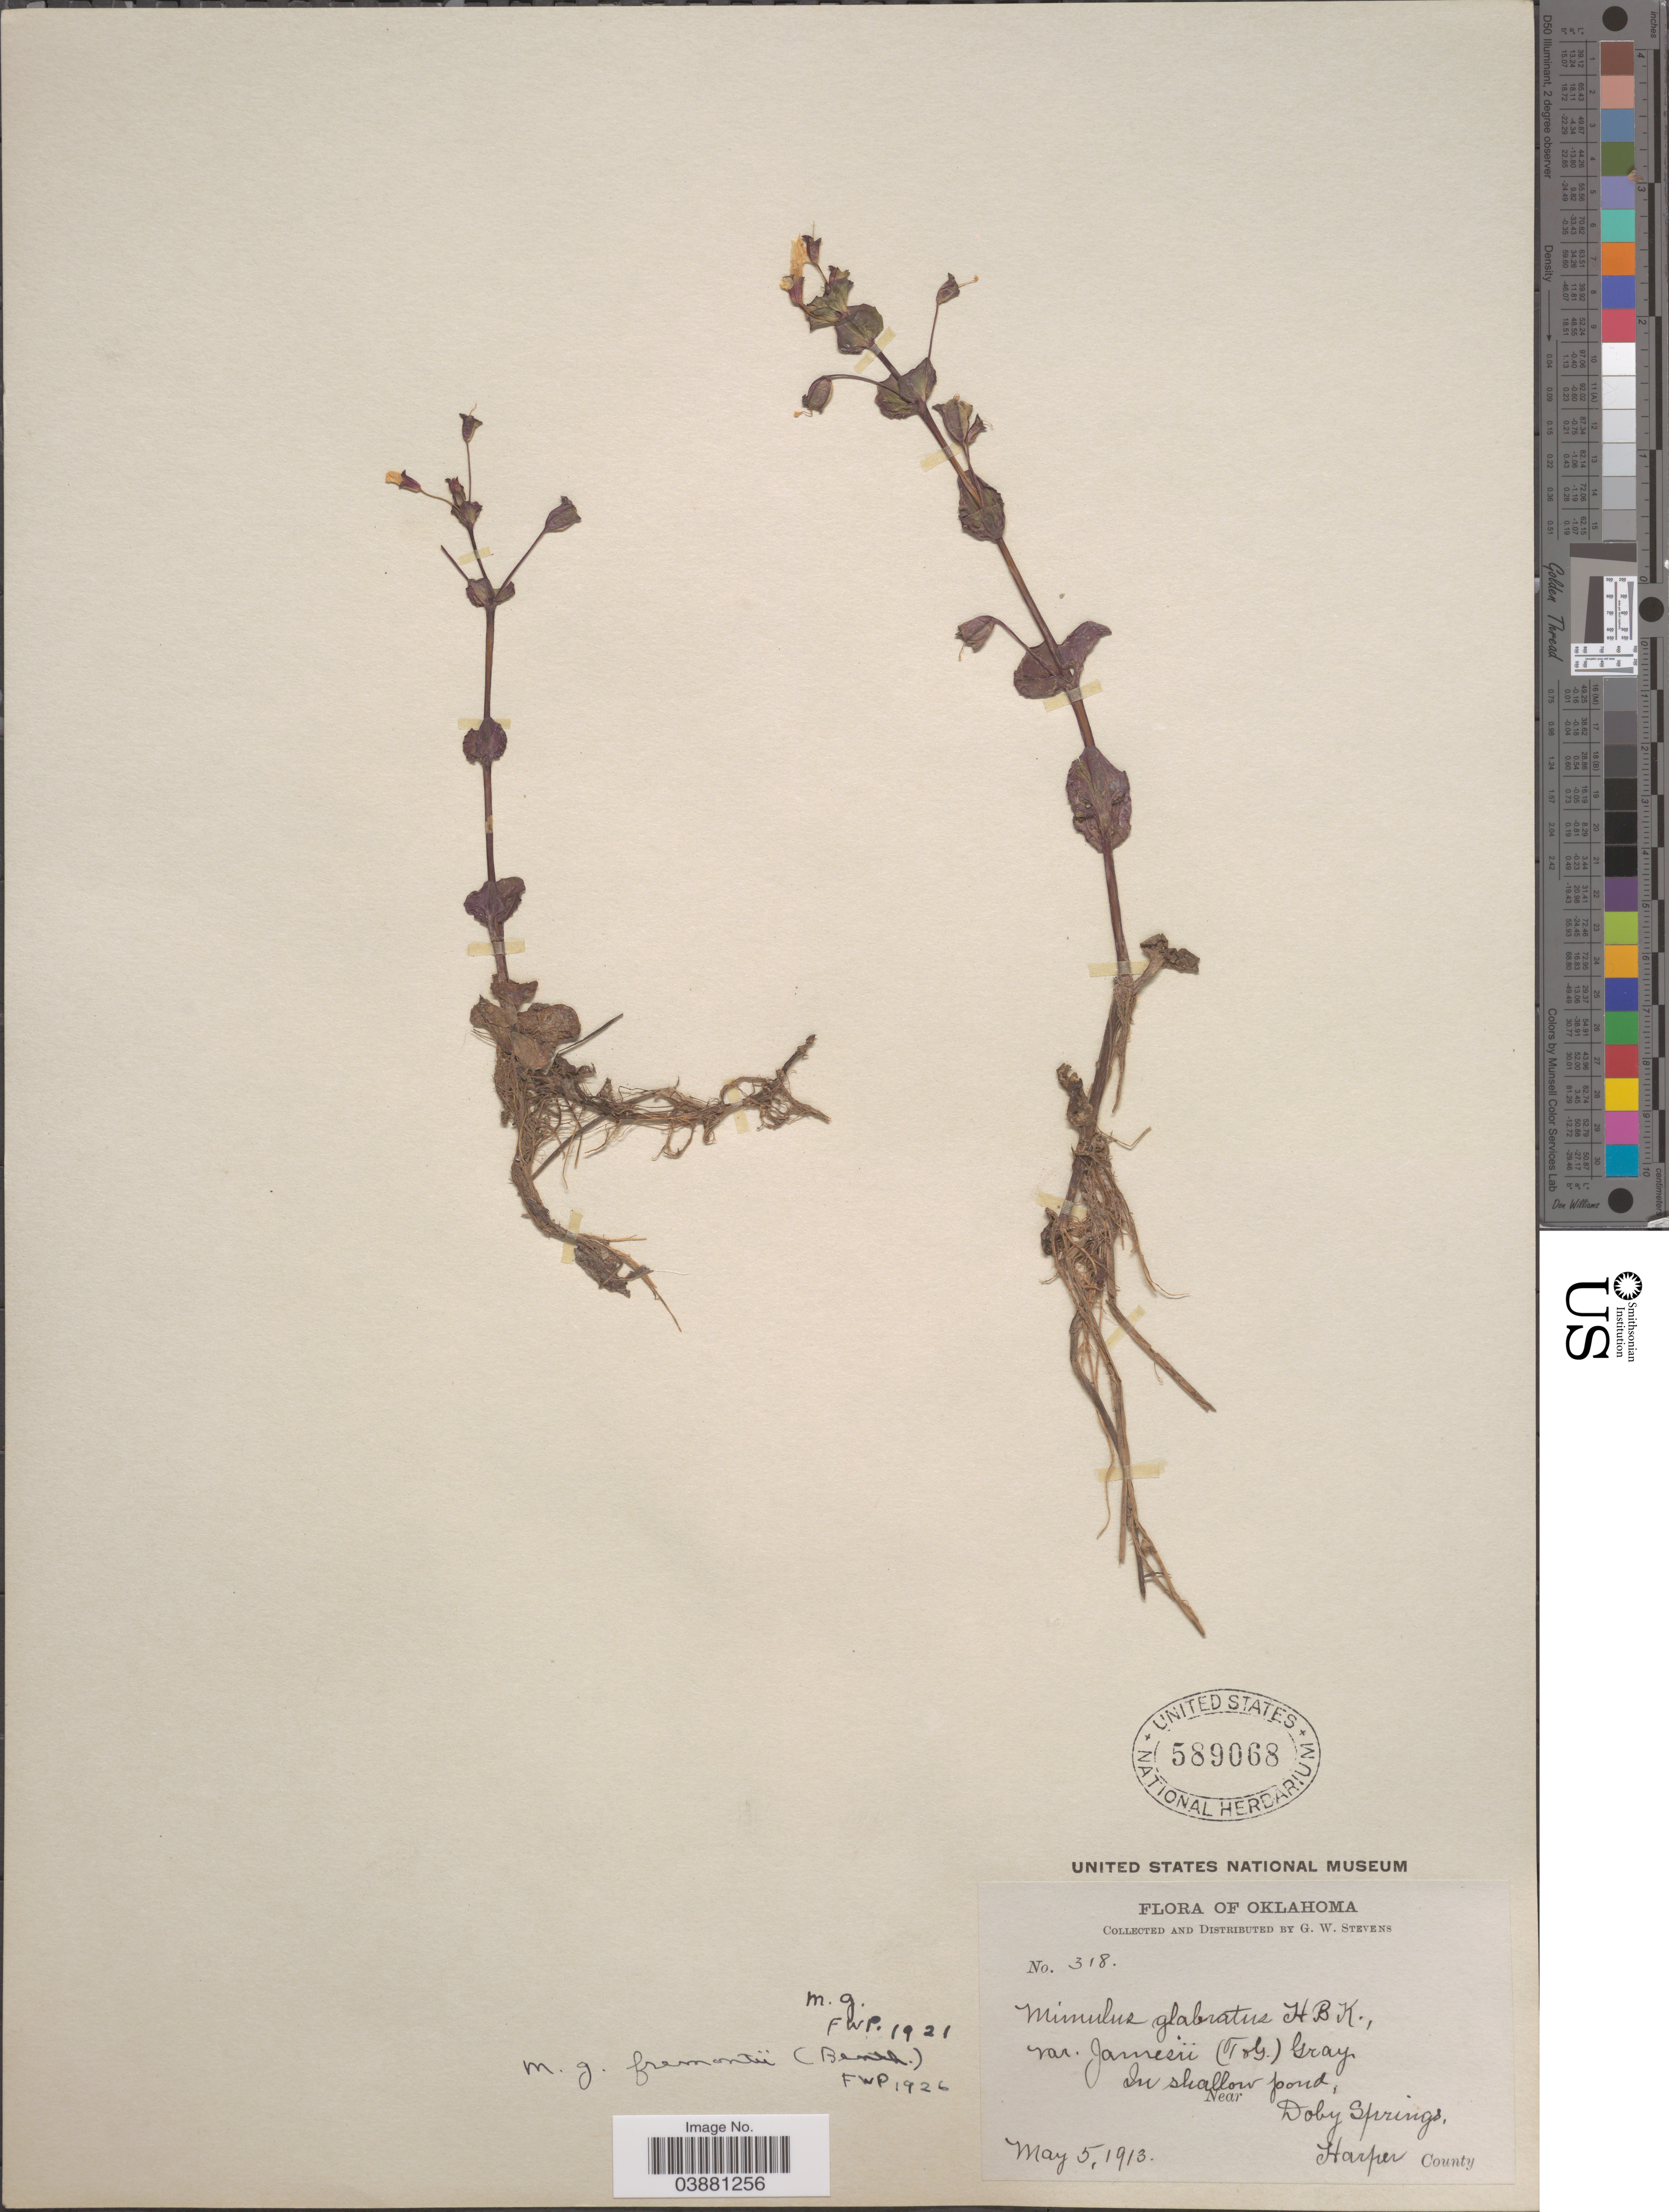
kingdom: Plantae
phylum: Tracheophyta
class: Magnoliopsida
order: Lamiales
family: Phrymaceae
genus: Mimulus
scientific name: Mimulus glabratus var. fremontii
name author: Kunth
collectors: G. W. Stevens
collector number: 318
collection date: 1913-05-05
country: United States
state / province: Oklahoma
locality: In shallow pond. Near Doby Springs, Harper County.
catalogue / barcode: US 589068